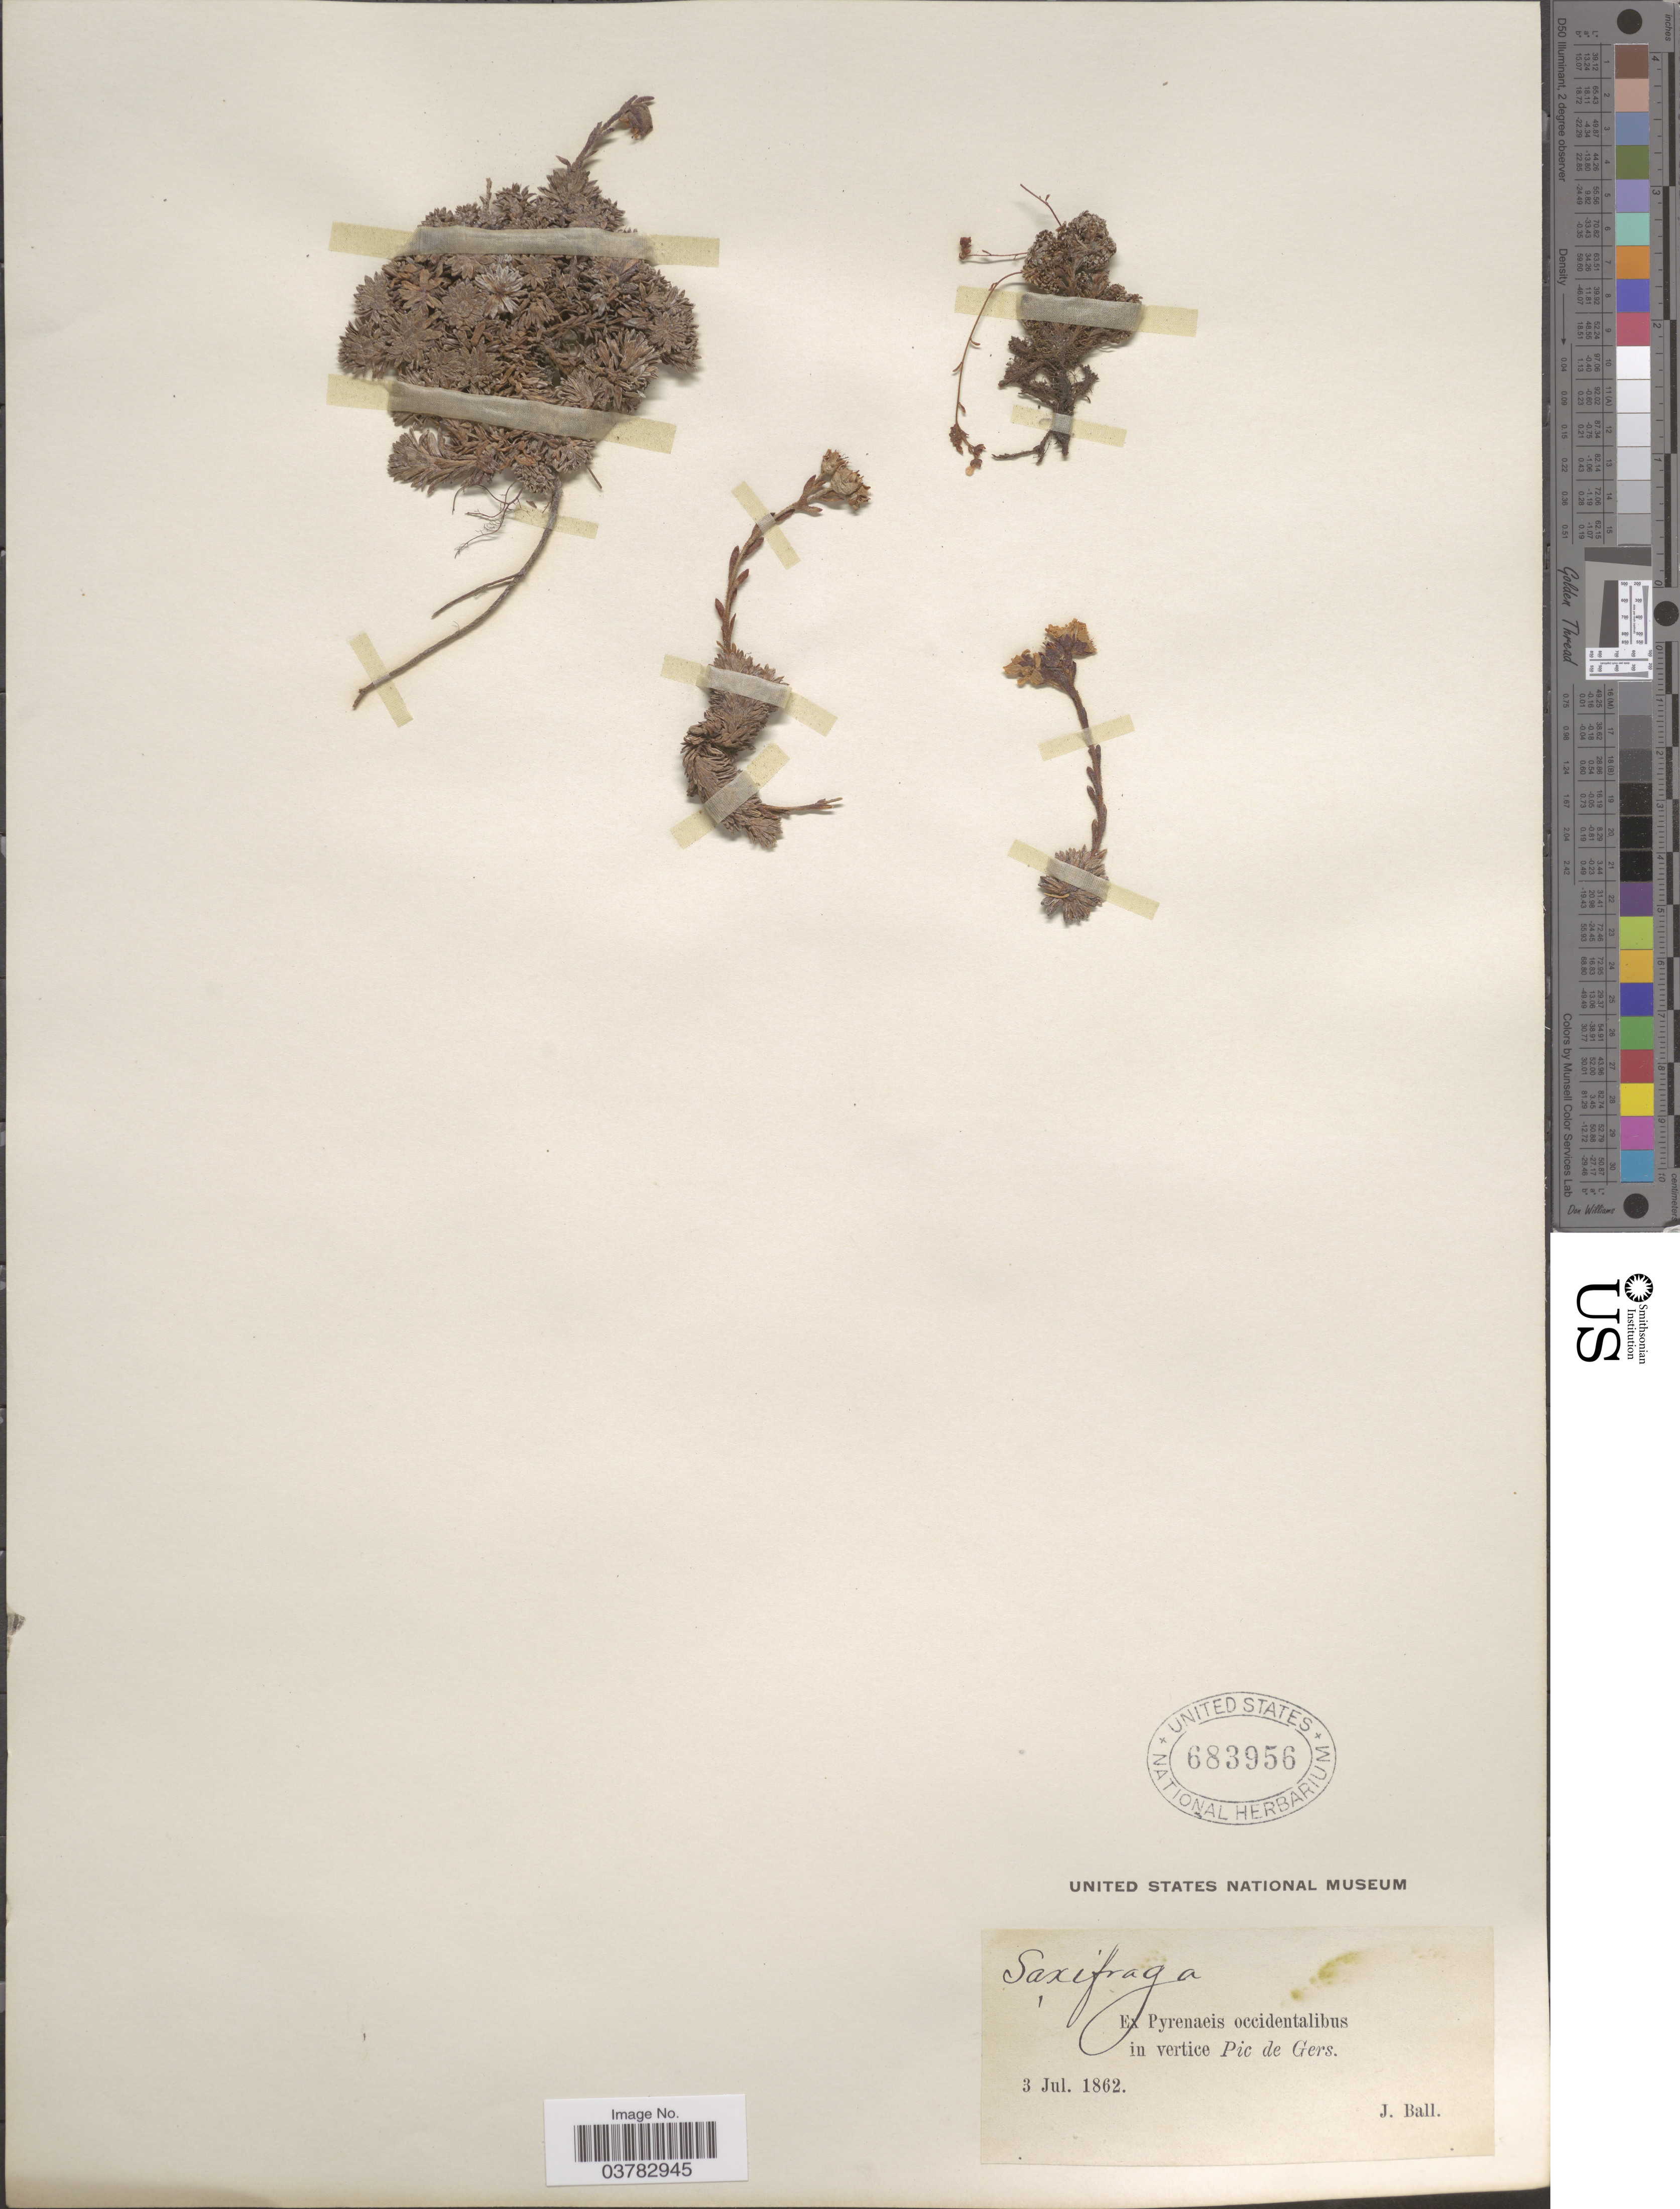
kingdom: Plantae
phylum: Tracheophyta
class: Magnoliopsida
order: Saxifragales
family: Saxifragaceae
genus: Saxifraga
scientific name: Saxifraga sp.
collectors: J. Ball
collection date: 1862-07-03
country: France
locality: Ex Pyrenaeis occidentalibus in vertice Pic de Gers.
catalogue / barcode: US 683956